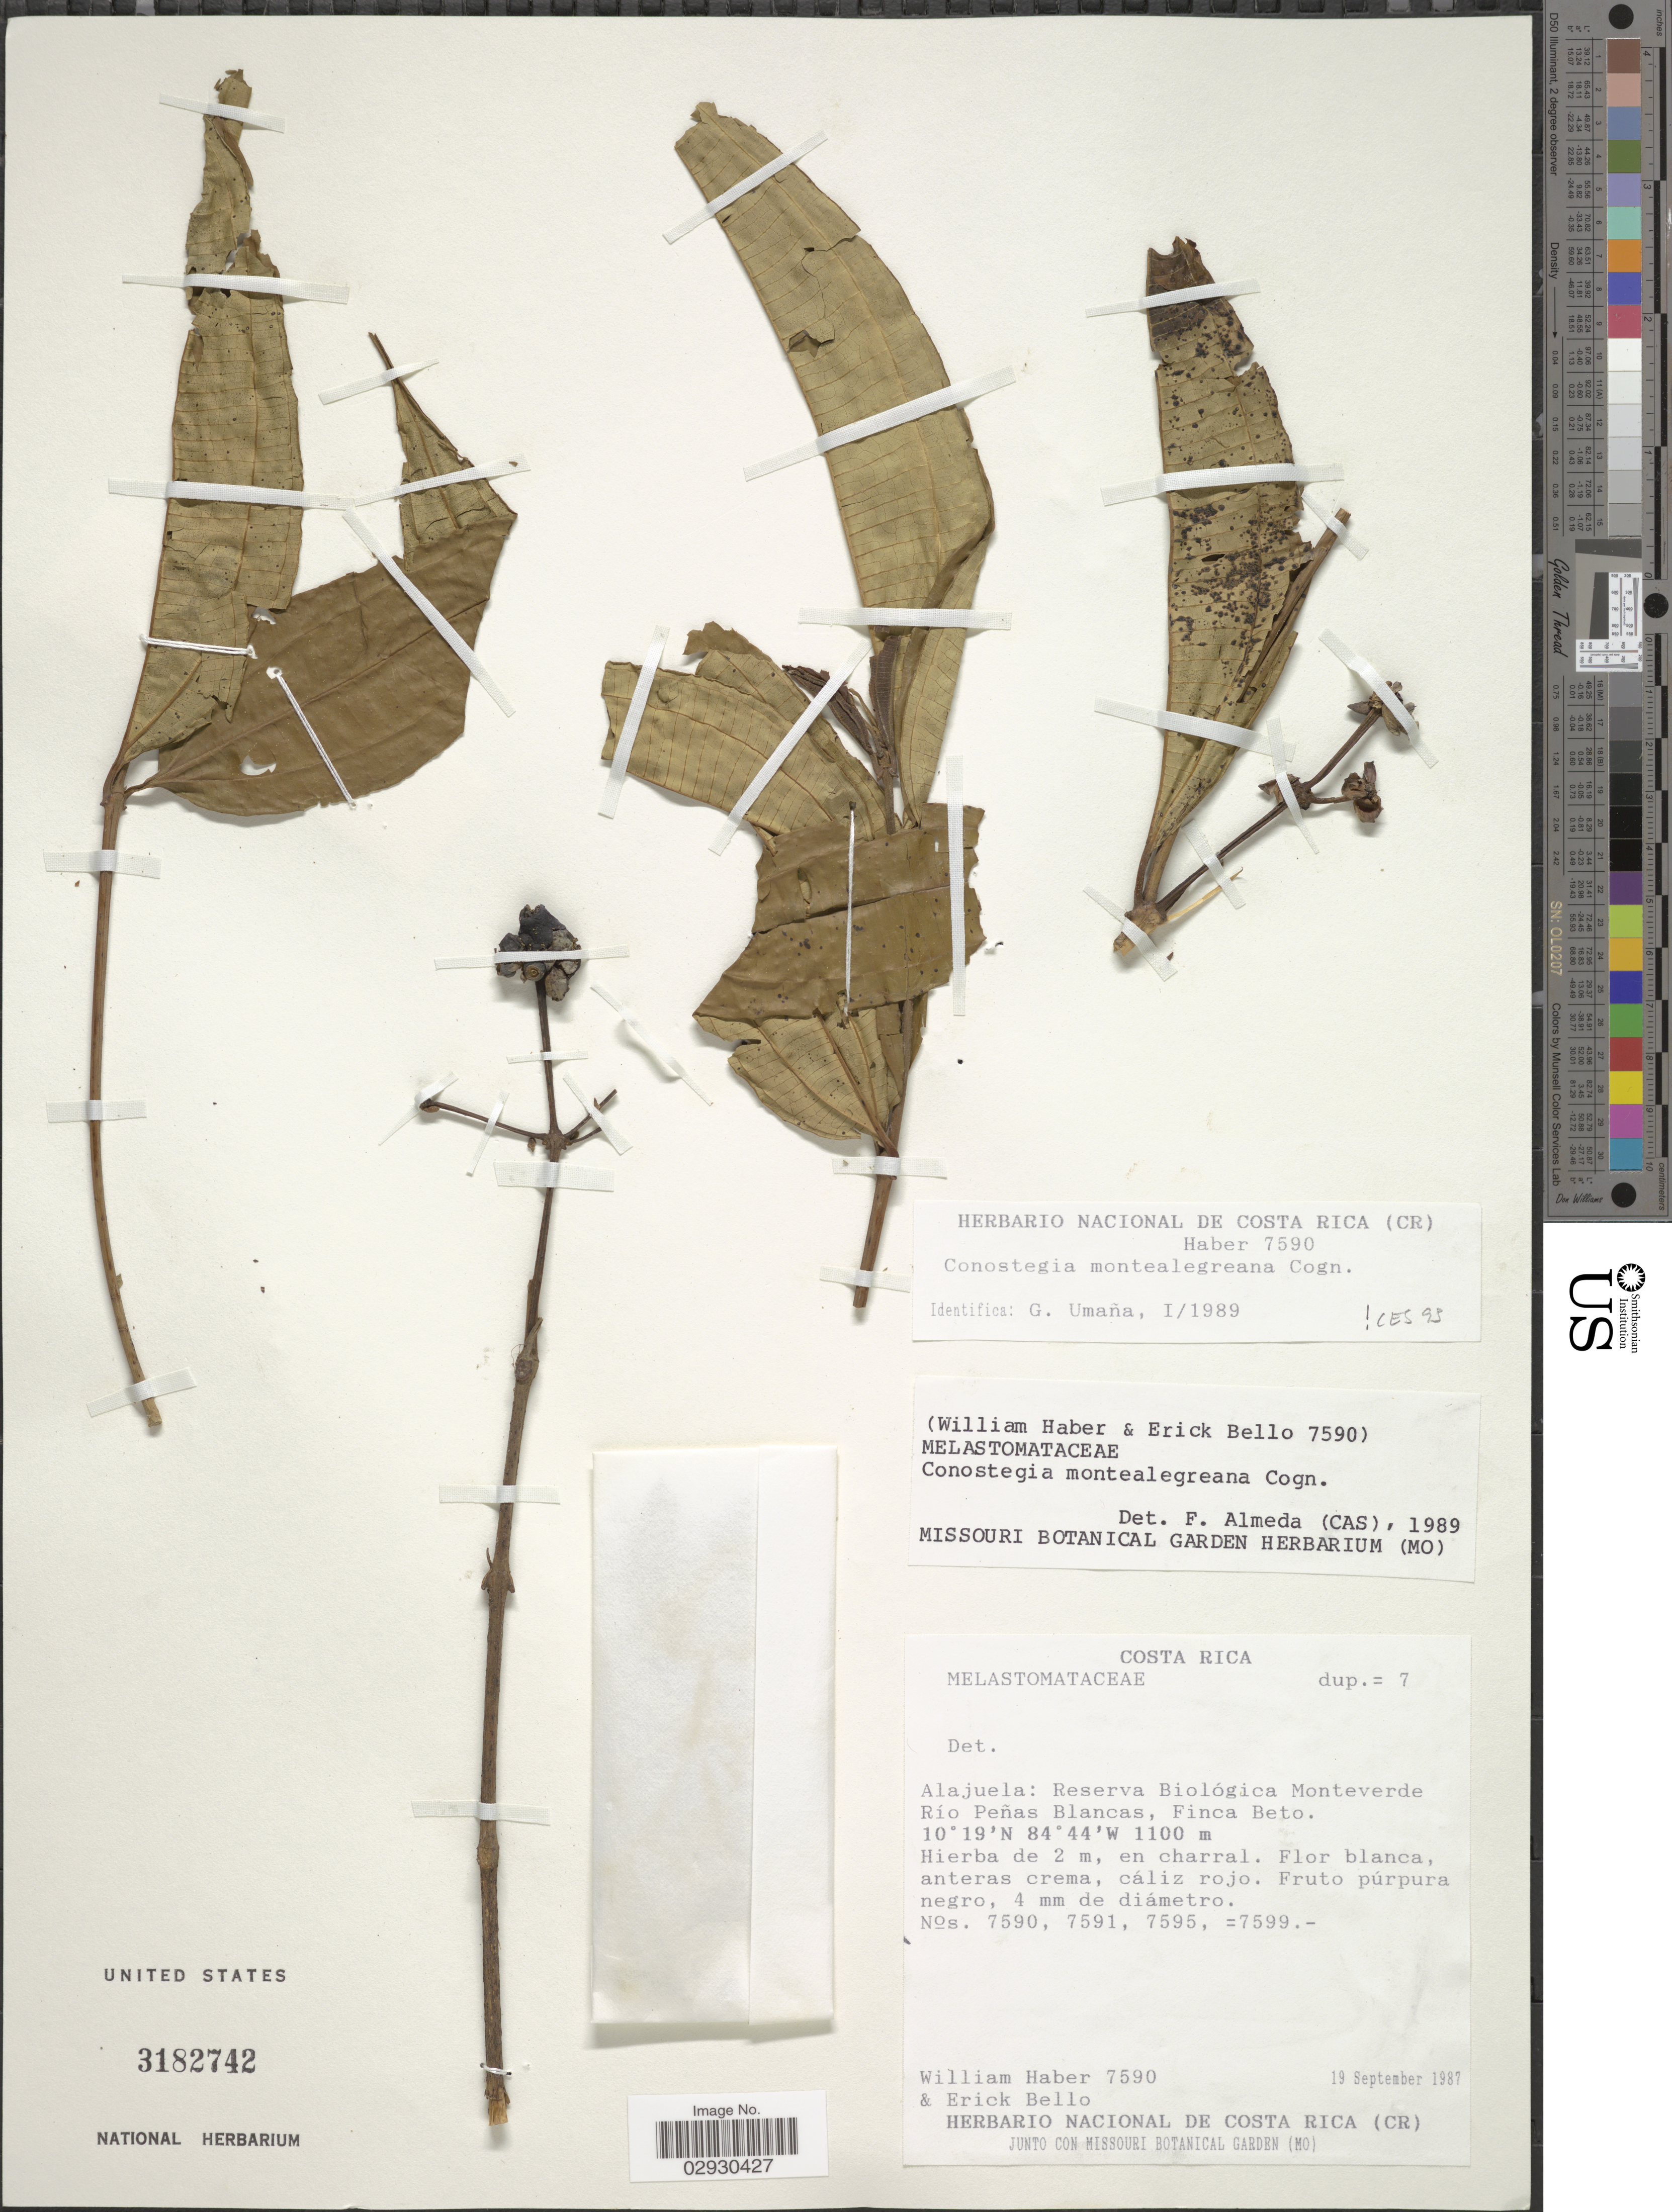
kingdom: Plantae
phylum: Tracheophyta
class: Magnoliopsida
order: Myrtales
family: Melastomataceae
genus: Conostegia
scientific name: Conostegia monteleagreana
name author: Cogn. in A. DC.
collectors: W. Haber & E. Bello C.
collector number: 7590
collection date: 1987-09-19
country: Costa Rica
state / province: Alajuela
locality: Alajuela: Reserva Biológica Monteverde Río Peñas Blancas, Finca Beto.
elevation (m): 1100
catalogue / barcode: US 3182742